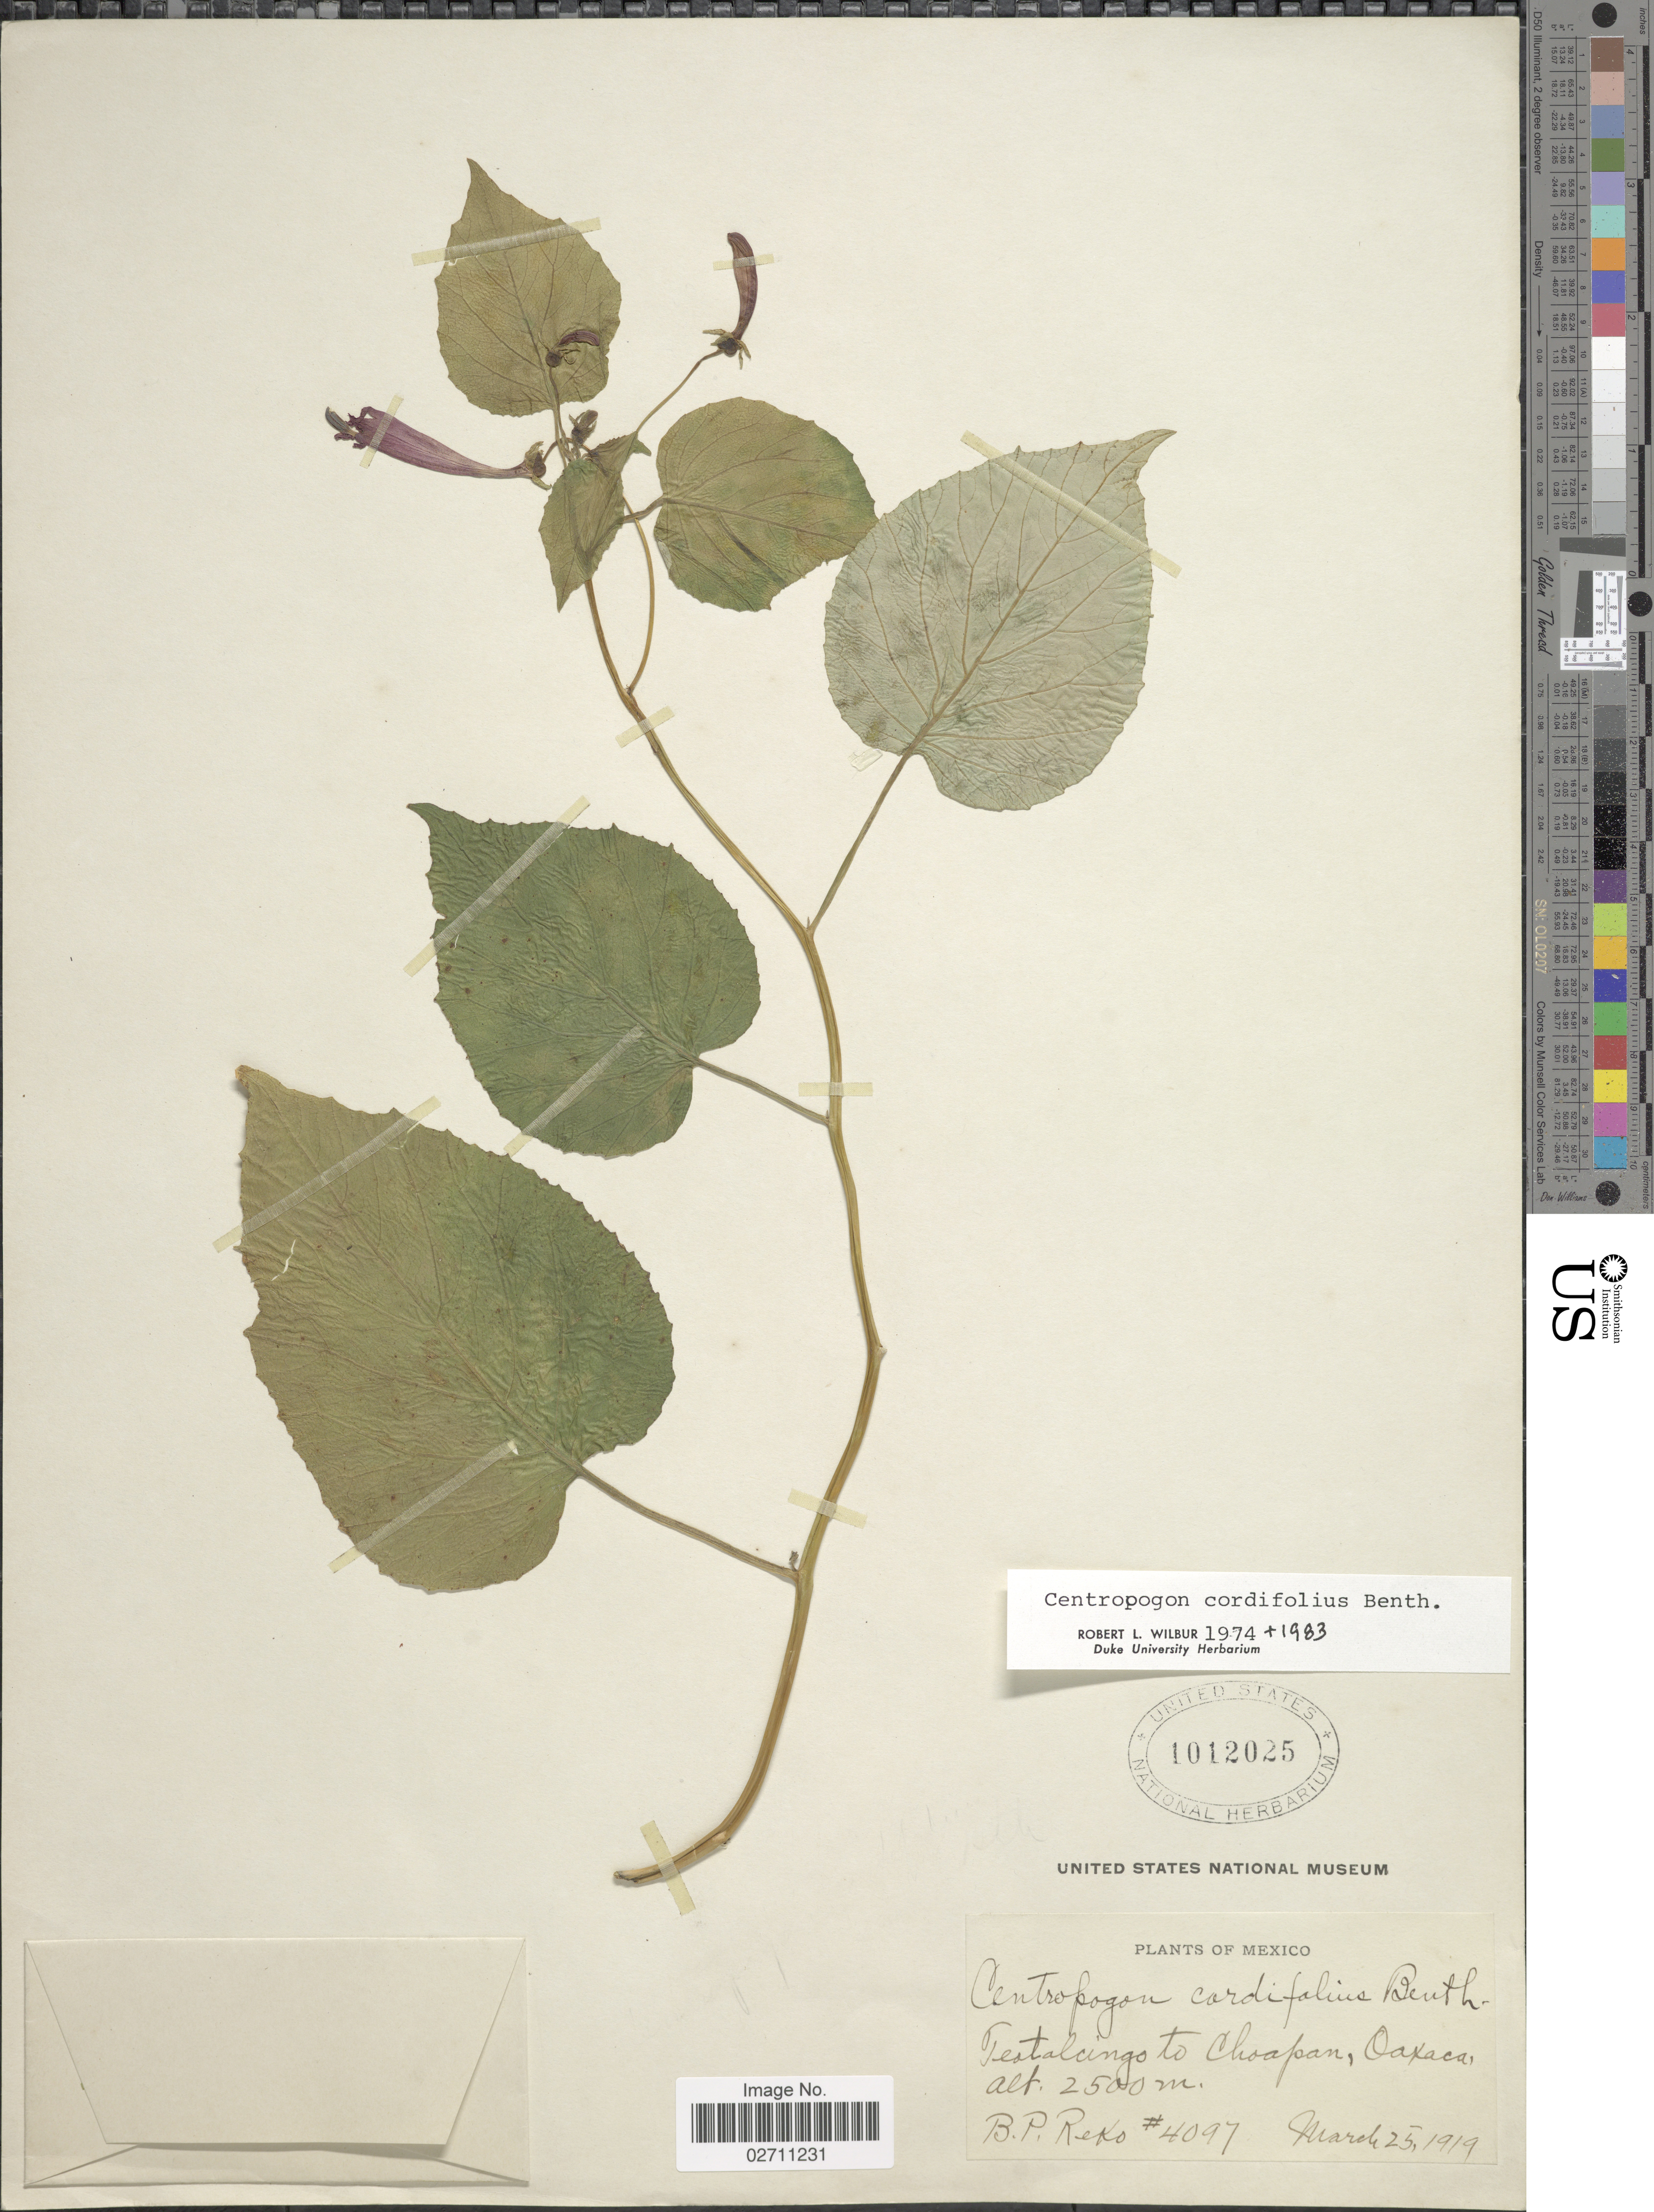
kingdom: Plantae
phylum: Tracheophyta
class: Magnoliopsida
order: Asterales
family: Campanulaceae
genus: Centropogon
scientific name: Centropogon cordifolius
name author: Benth.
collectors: B. P. Reko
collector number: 4097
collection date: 1919-03-25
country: Mexico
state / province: Oaxaca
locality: Teotlalcingo to Choapan.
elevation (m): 2500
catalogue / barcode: US 1012025